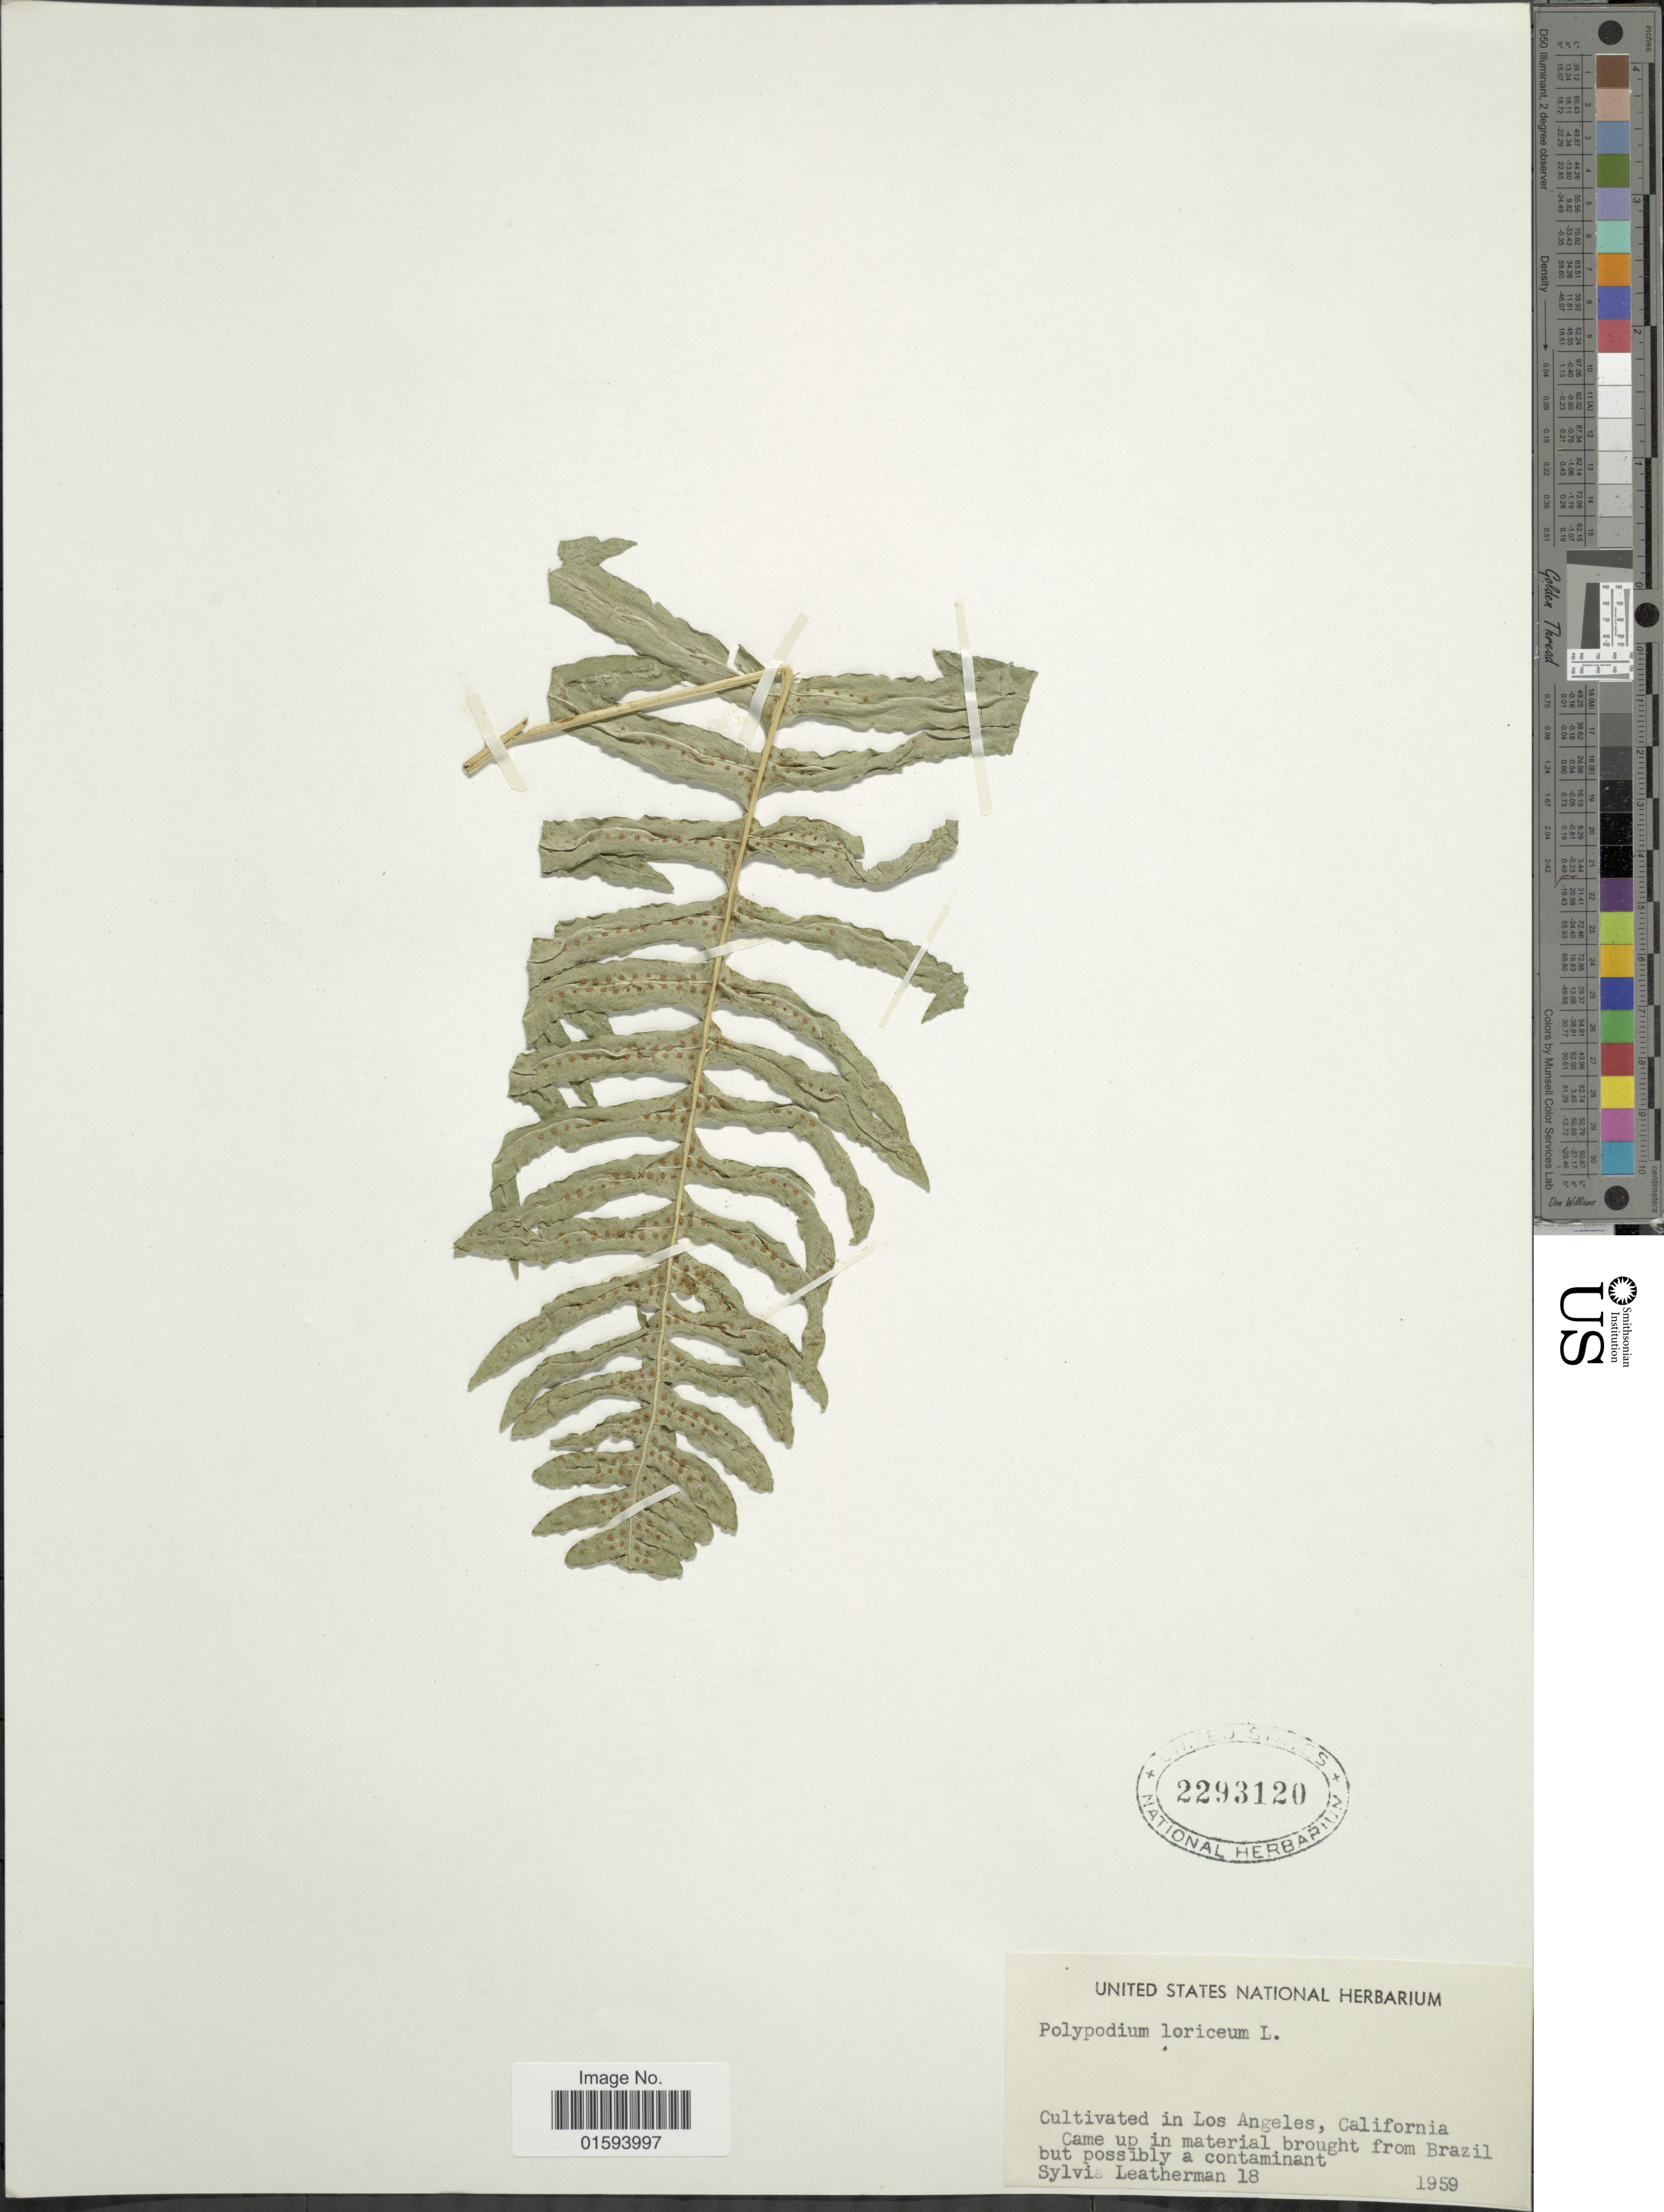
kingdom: Plantae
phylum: Tracheophyta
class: Polypodiopsida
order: Polypodiales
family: Polypodiaceae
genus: Polypodium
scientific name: Polypodium loriceum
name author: L.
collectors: S. Leatherman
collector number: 18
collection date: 1959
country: United States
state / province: California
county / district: Los Angeles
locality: Cultivated in Los Angeles, California.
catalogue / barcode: US 2293120